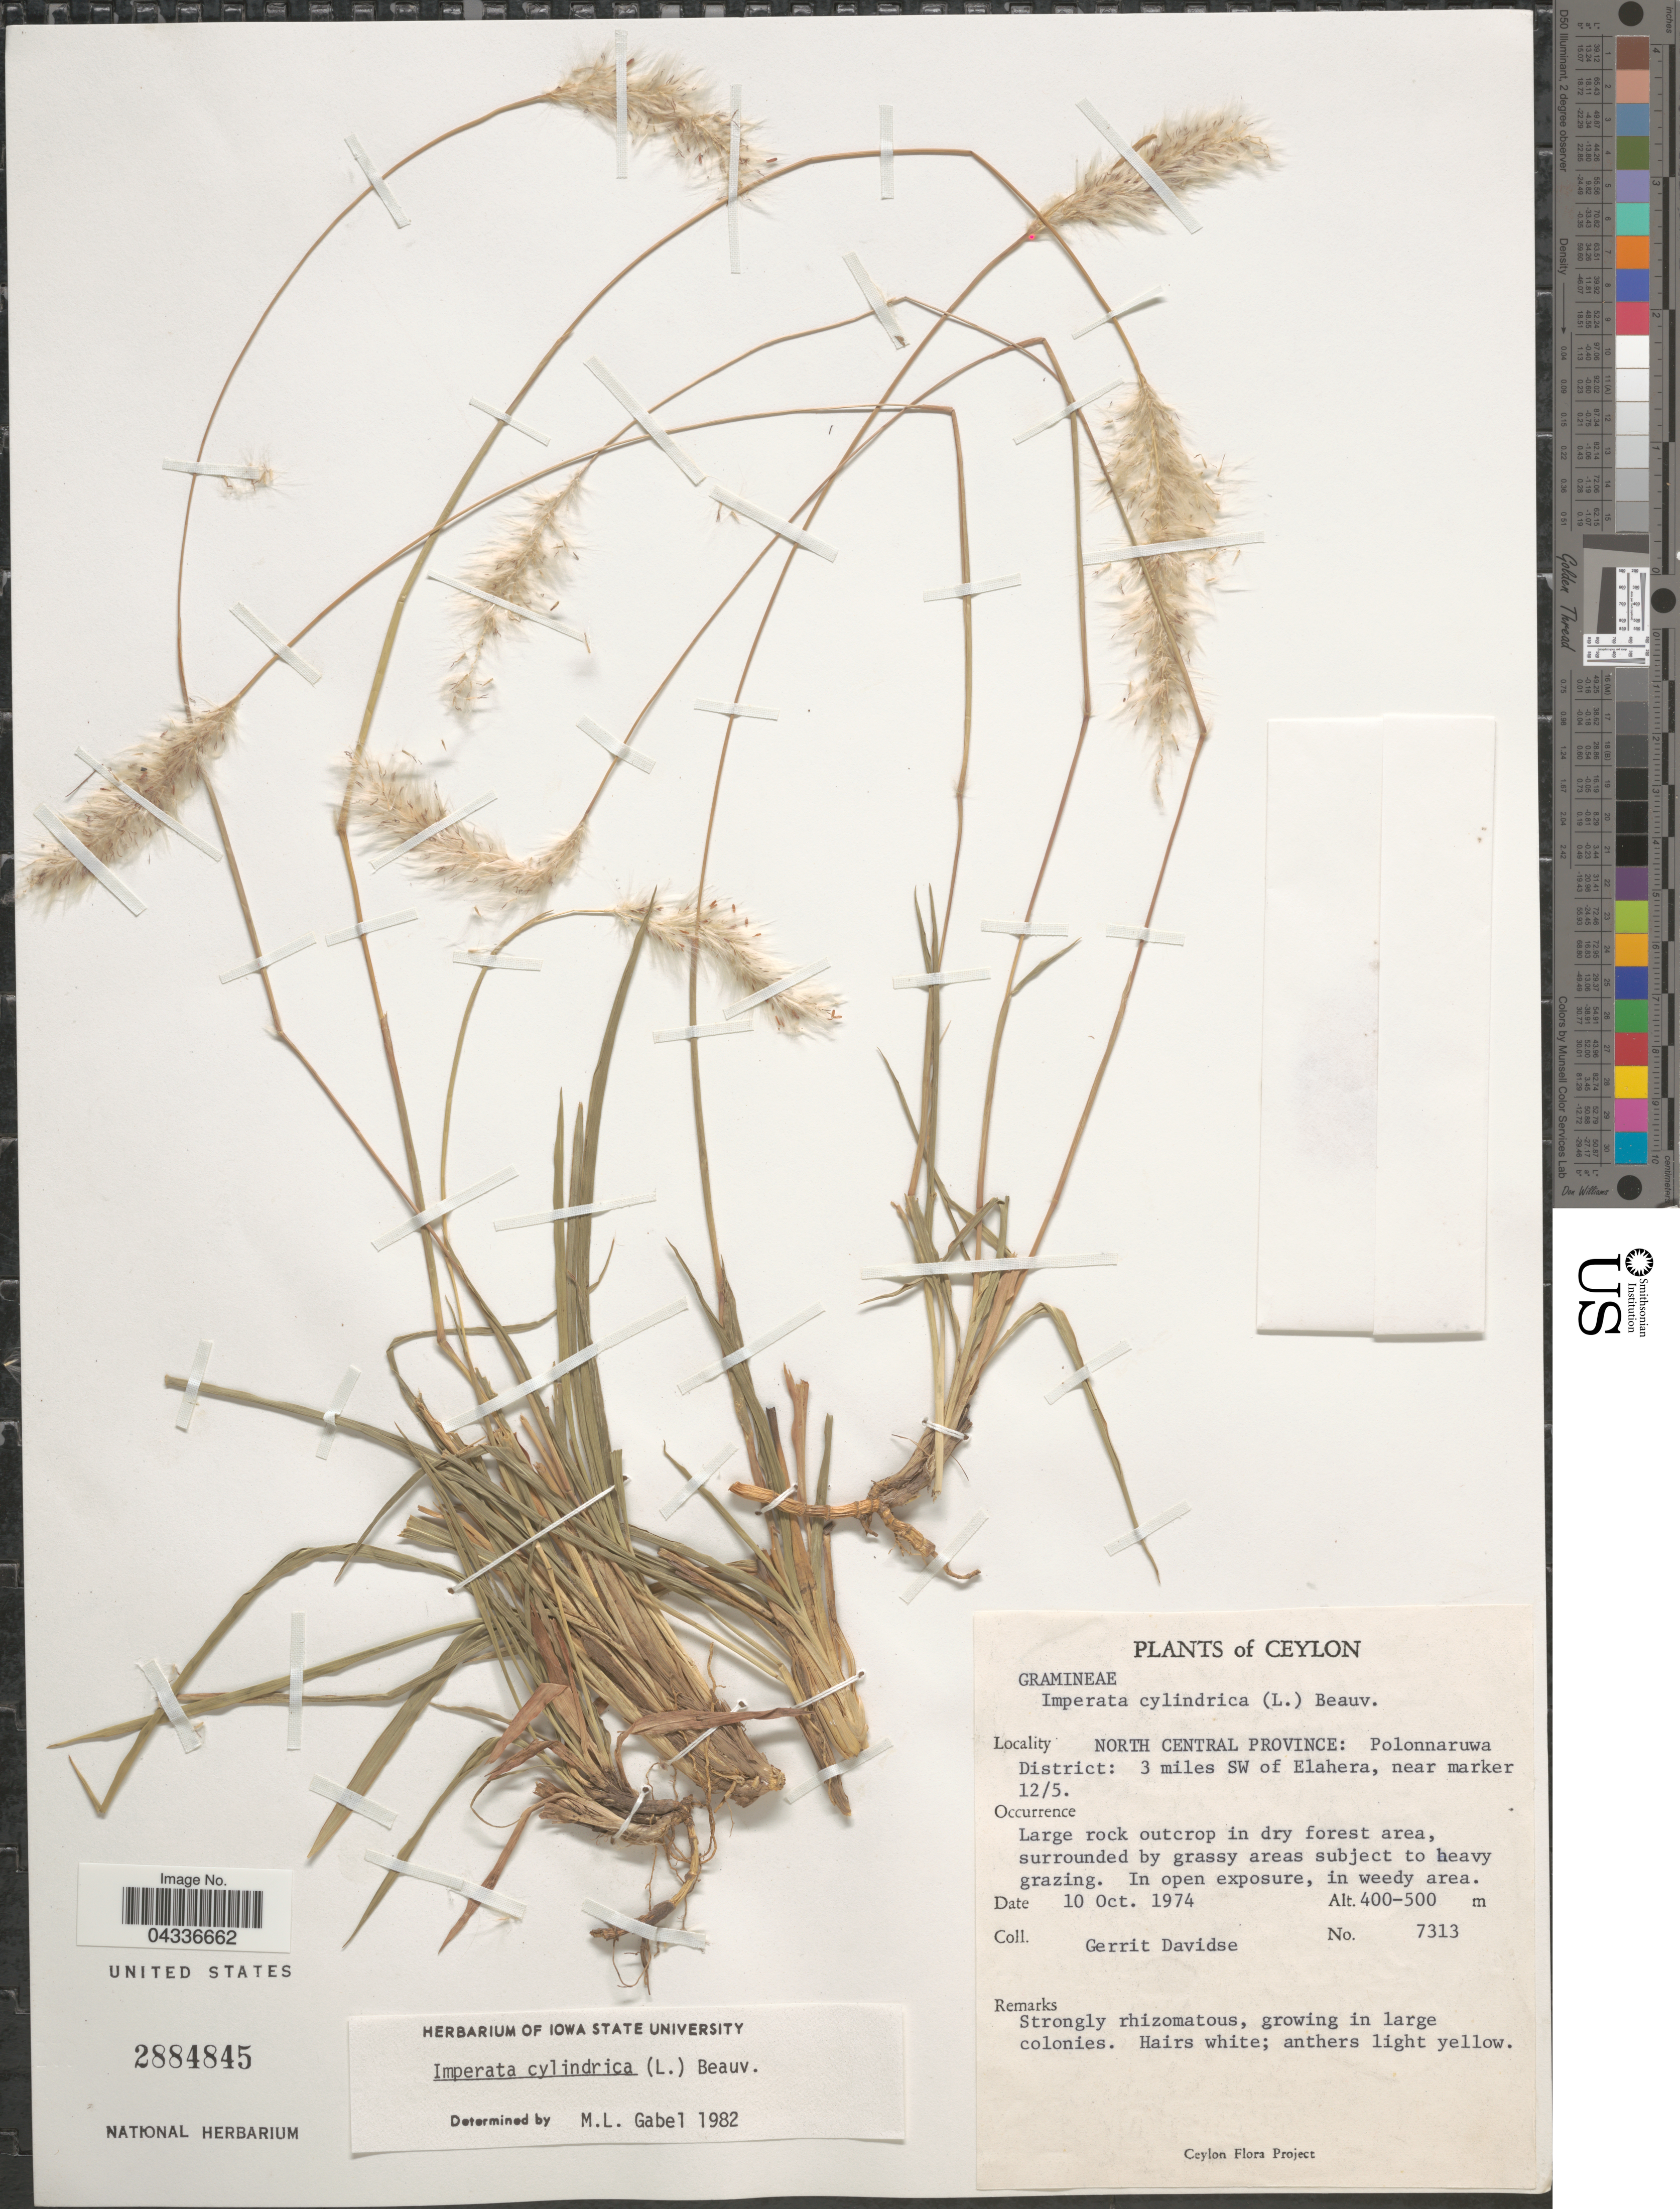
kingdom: Plantae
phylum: Tracheophyta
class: Liliopsida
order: Poales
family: Poaceae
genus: Imperata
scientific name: Imperata cylindrica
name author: (L.) P. Beauv.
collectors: G. Davidse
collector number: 7313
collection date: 1974-10-10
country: Sri Lanka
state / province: North Central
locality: Ceylon. Polonnaruwa District: 3 miles SW of Elahera, near marker 12/5.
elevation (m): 400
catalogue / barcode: US 2884845